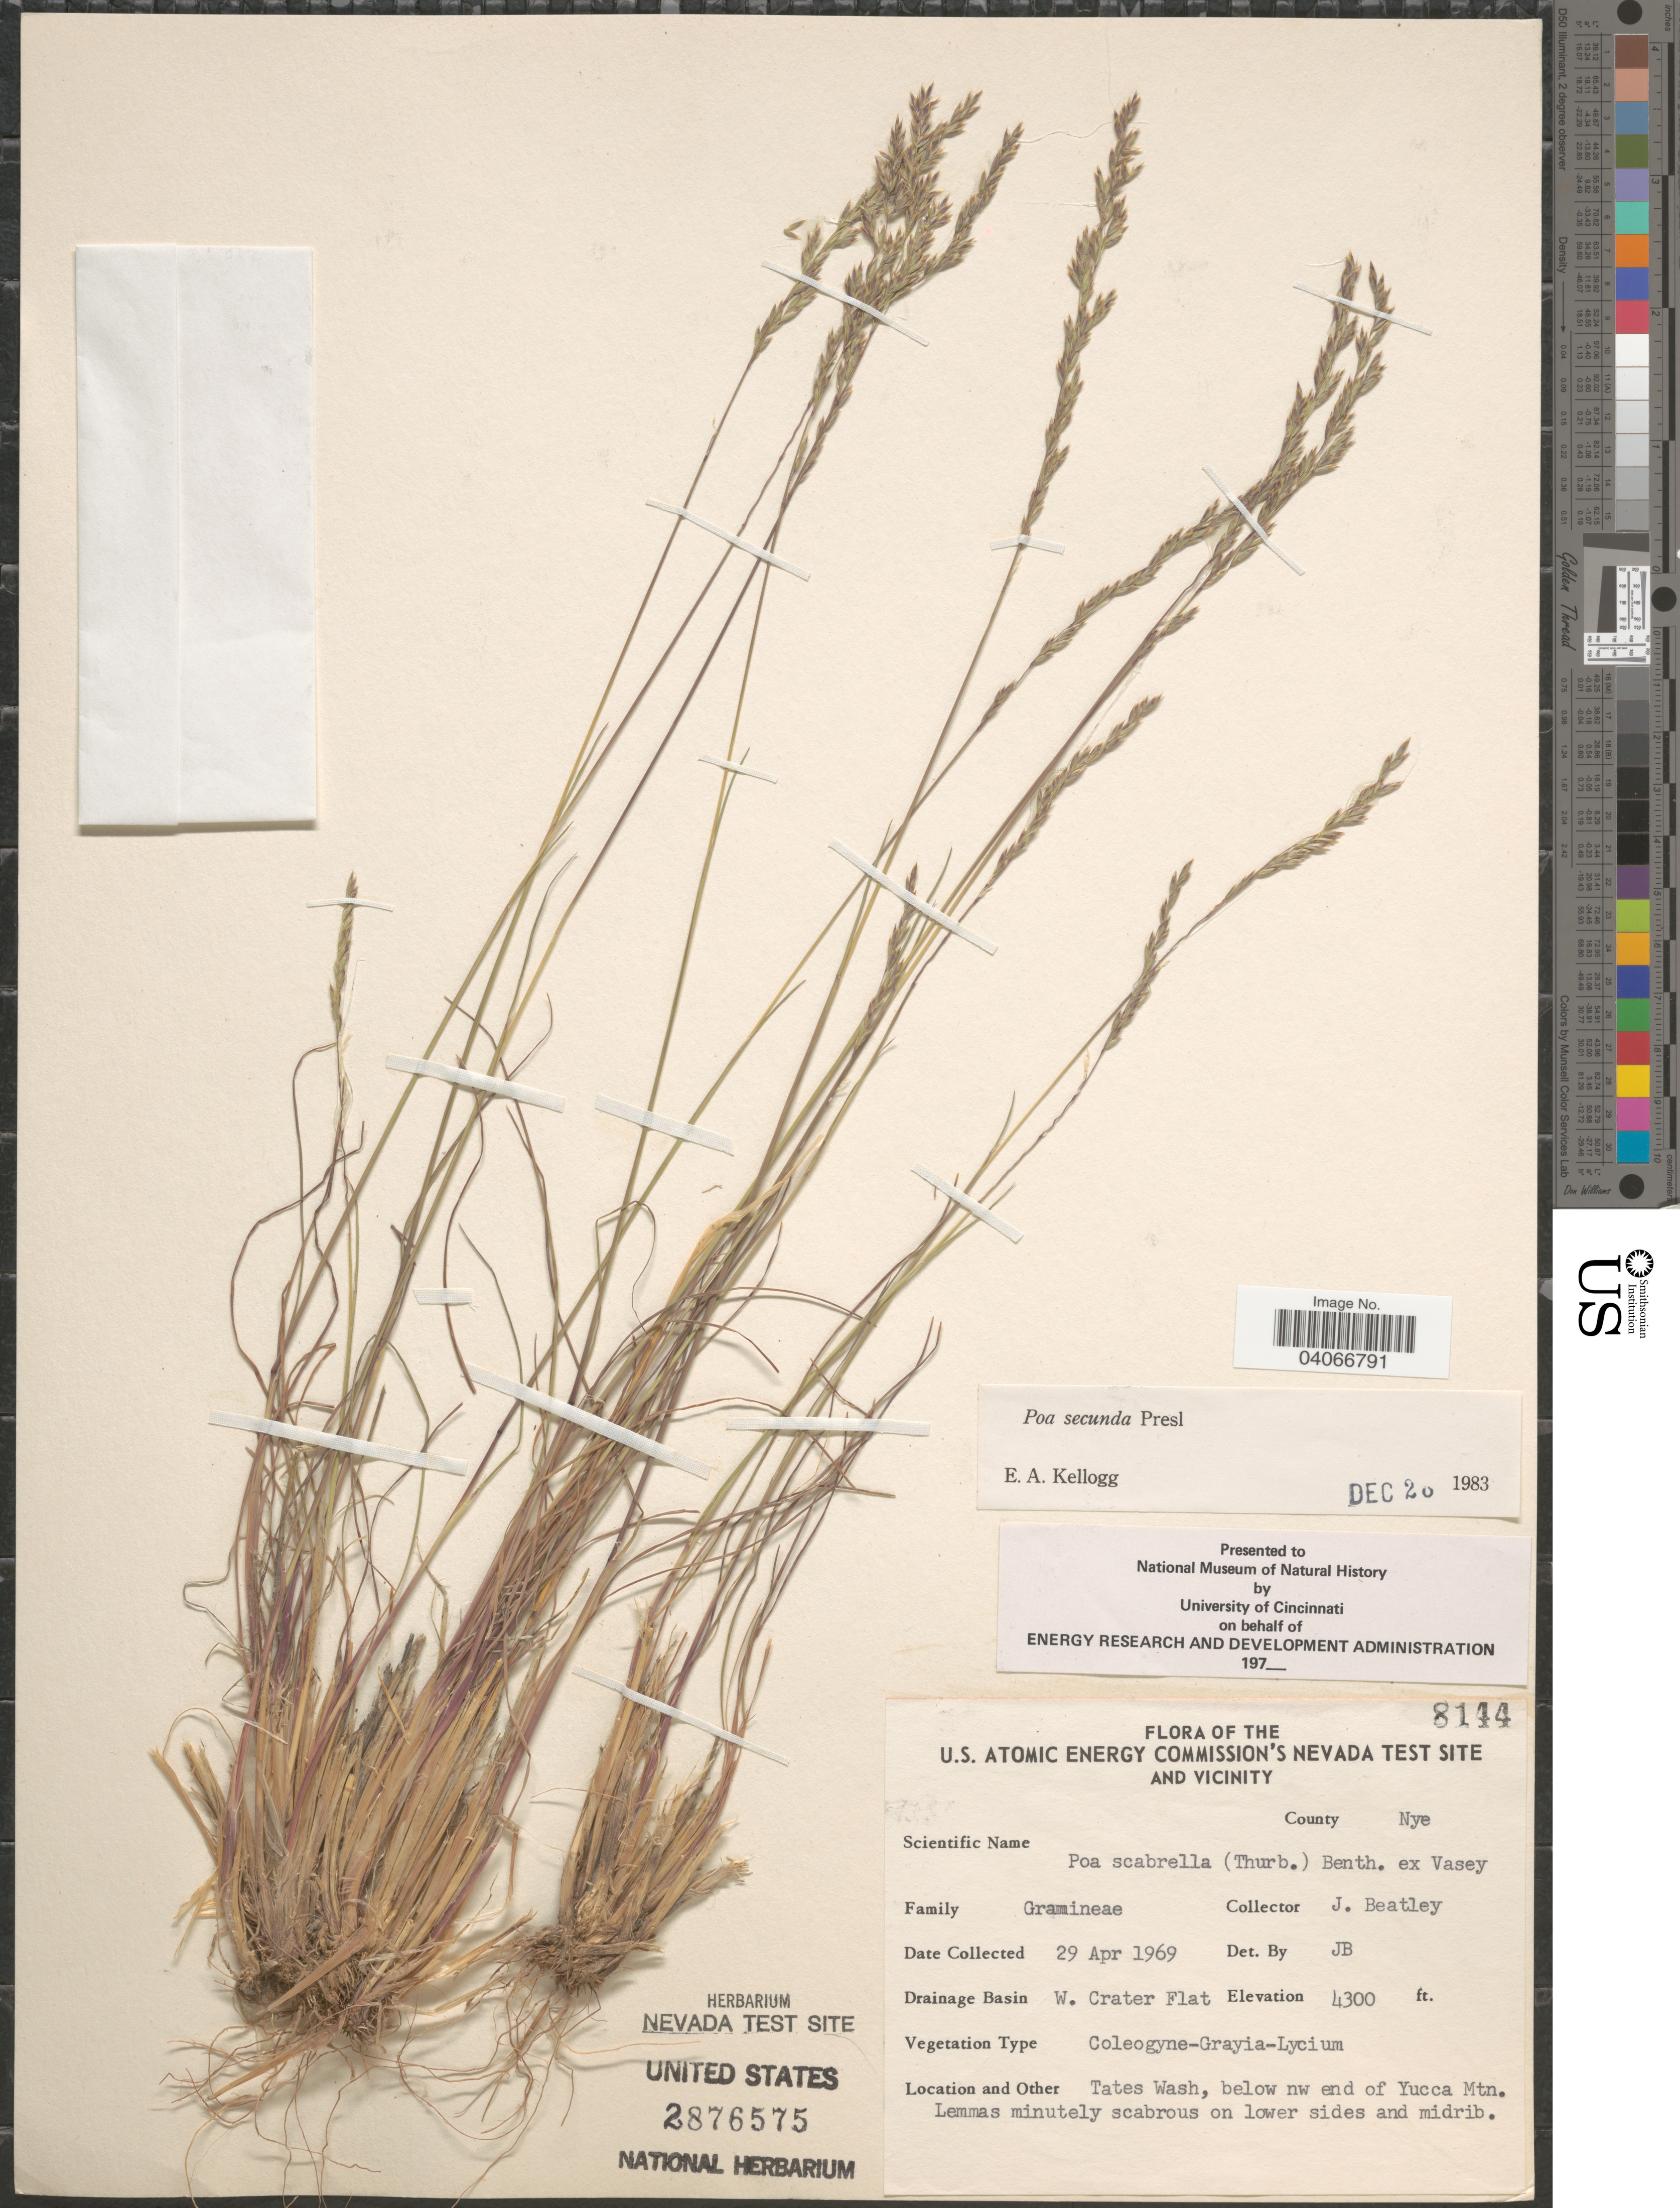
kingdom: Plantae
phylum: Tracheophyta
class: Liliopsida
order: Poales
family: Poaceae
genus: Poa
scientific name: Poa secunda subsp. secunda var. scabrella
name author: (Thurb.) Soreng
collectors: J. C. Beatley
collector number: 8144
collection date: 1969-04-29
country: United States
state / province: Nevada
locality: The U.S. Atomic Energy Commission's Nevada Test Site And Vicinity. County Nye. Drainage Basin W. Crater Flat. Tates Wash, below nw end of Yucca Mtn.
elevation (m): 1311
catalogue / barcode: US 2876575